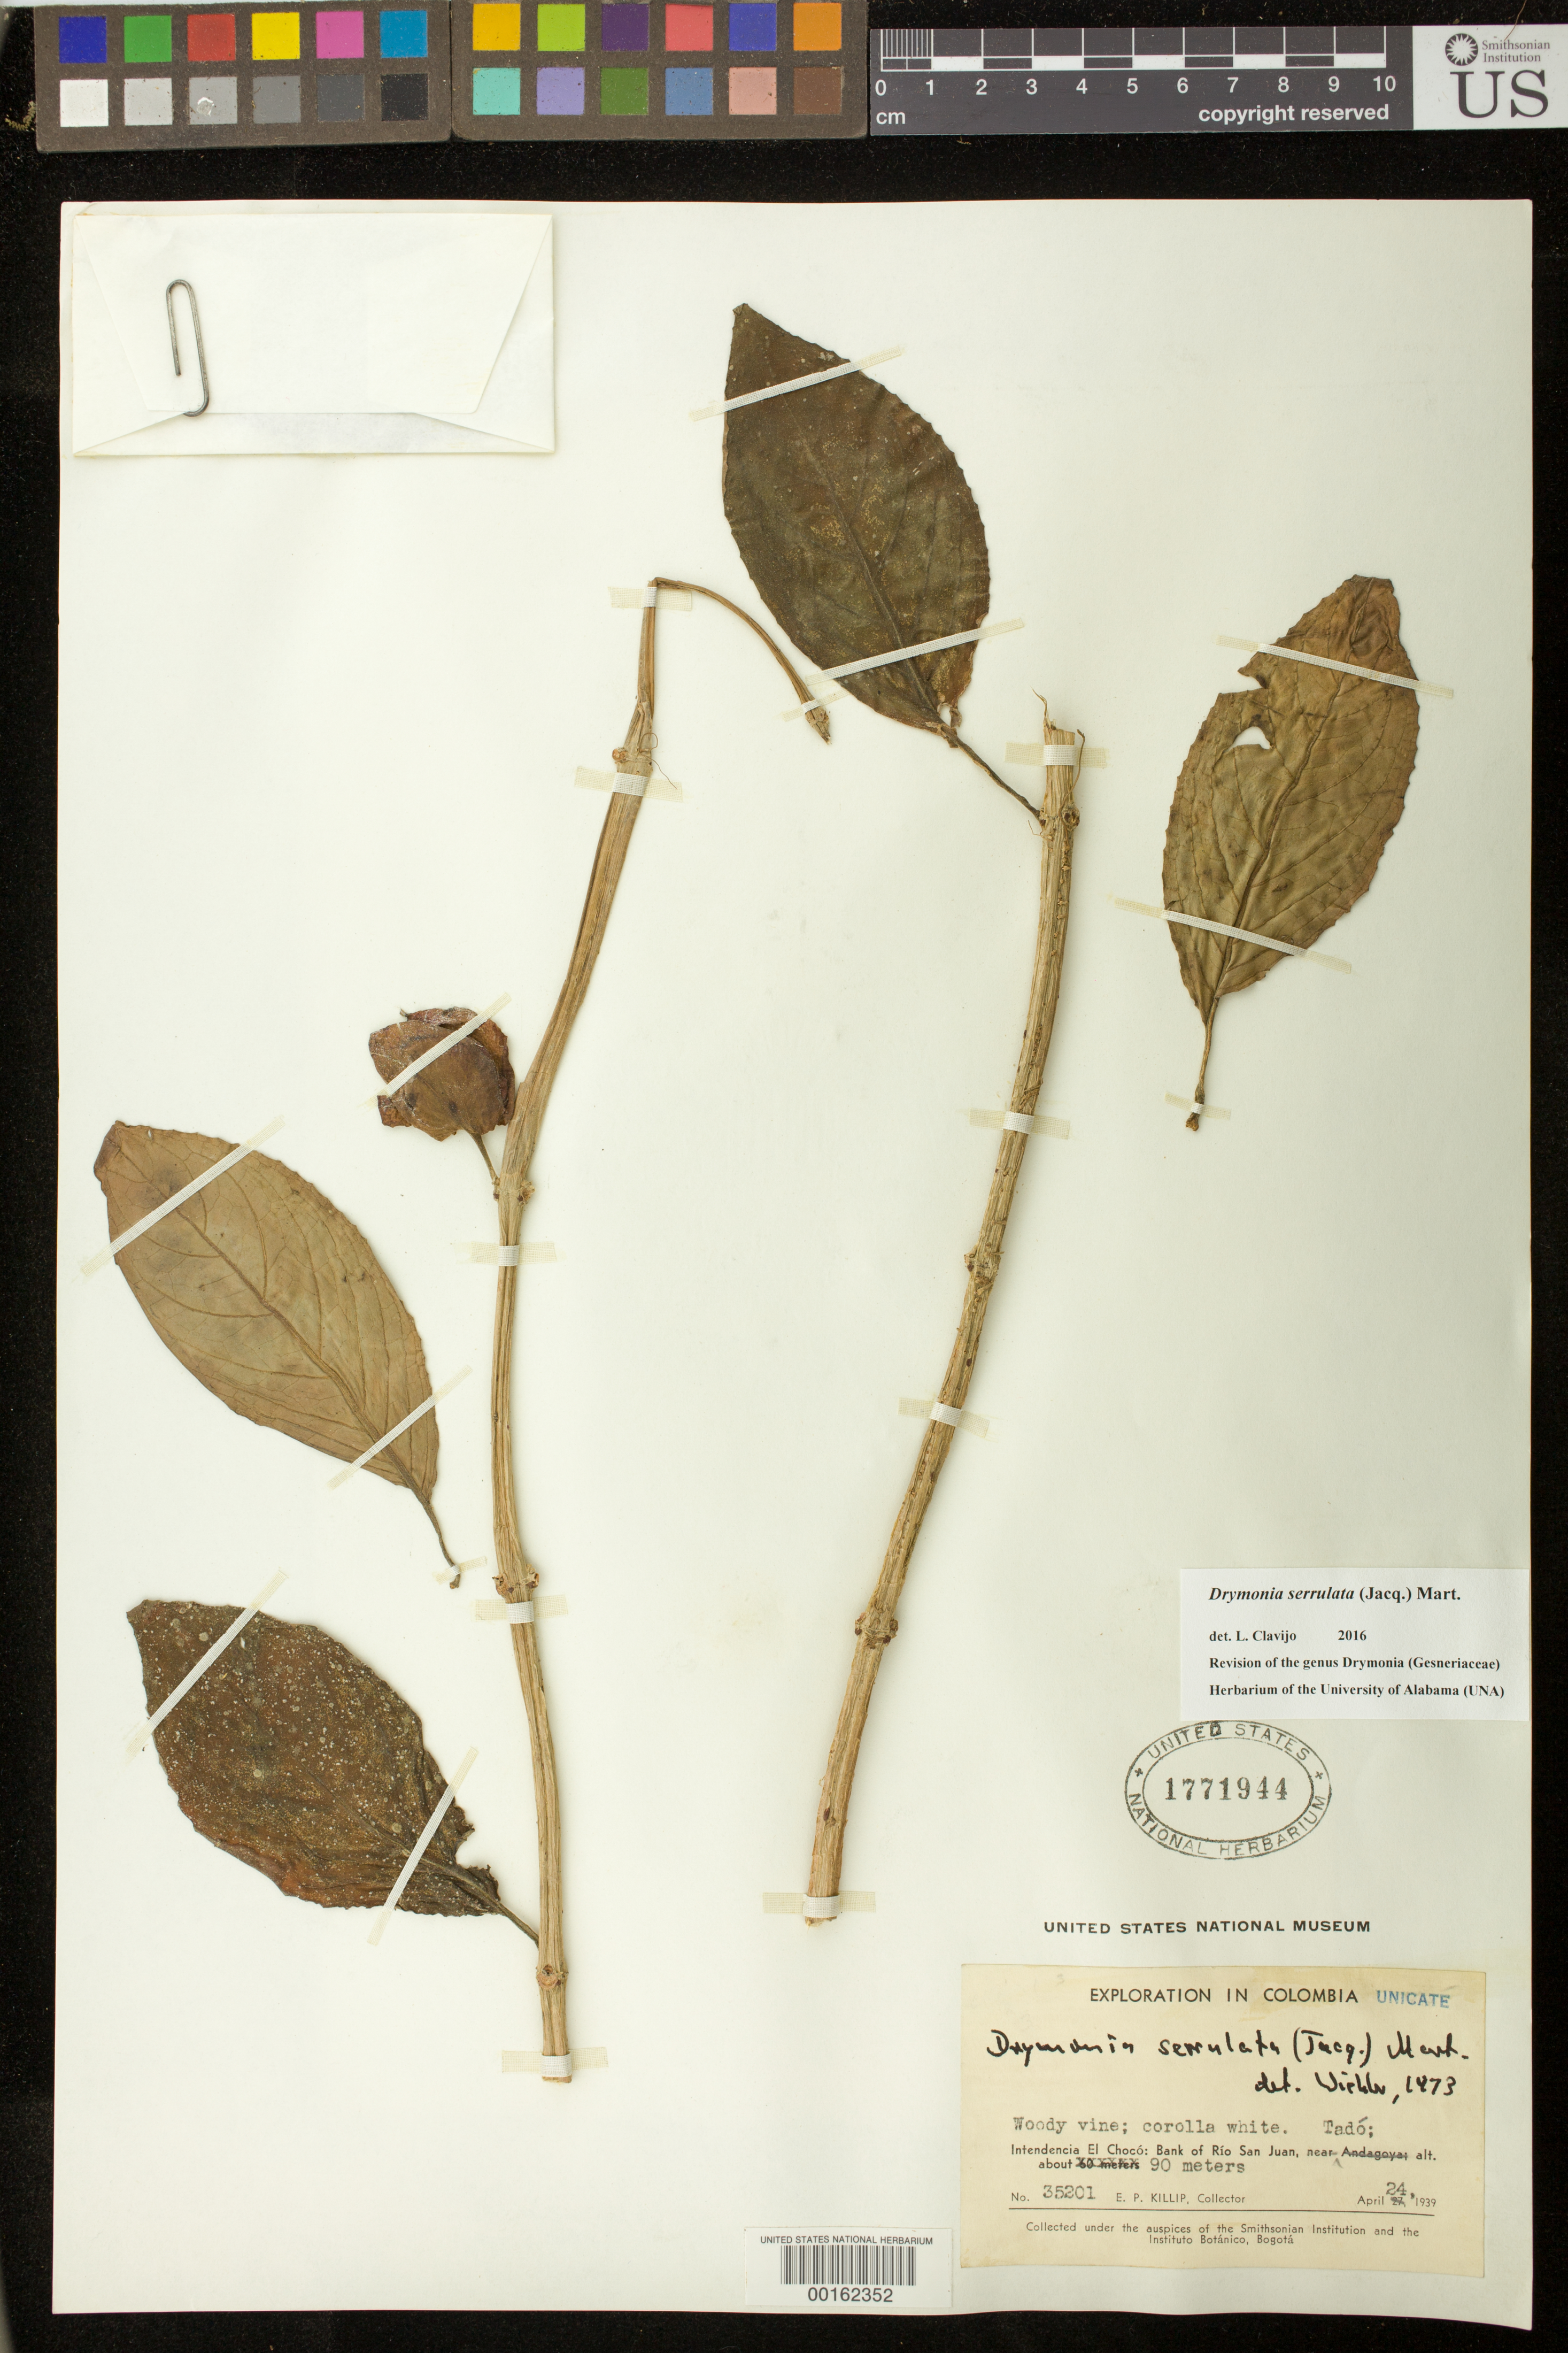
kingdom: Plantae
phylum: Tracheophyta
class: Magnoliopsida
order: Lamiales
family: Gesneriaceae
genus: Drymonia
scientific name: Drymonia serrulata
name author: (Jacq.) Mart.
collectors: E. P. Killip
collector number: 35201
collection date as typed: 24 Apr 1939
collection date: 1939-04-24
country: Colombia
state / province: Chocó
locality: Bank of Rio San Juan, near Tado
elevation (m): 90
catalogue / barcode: US 1771944